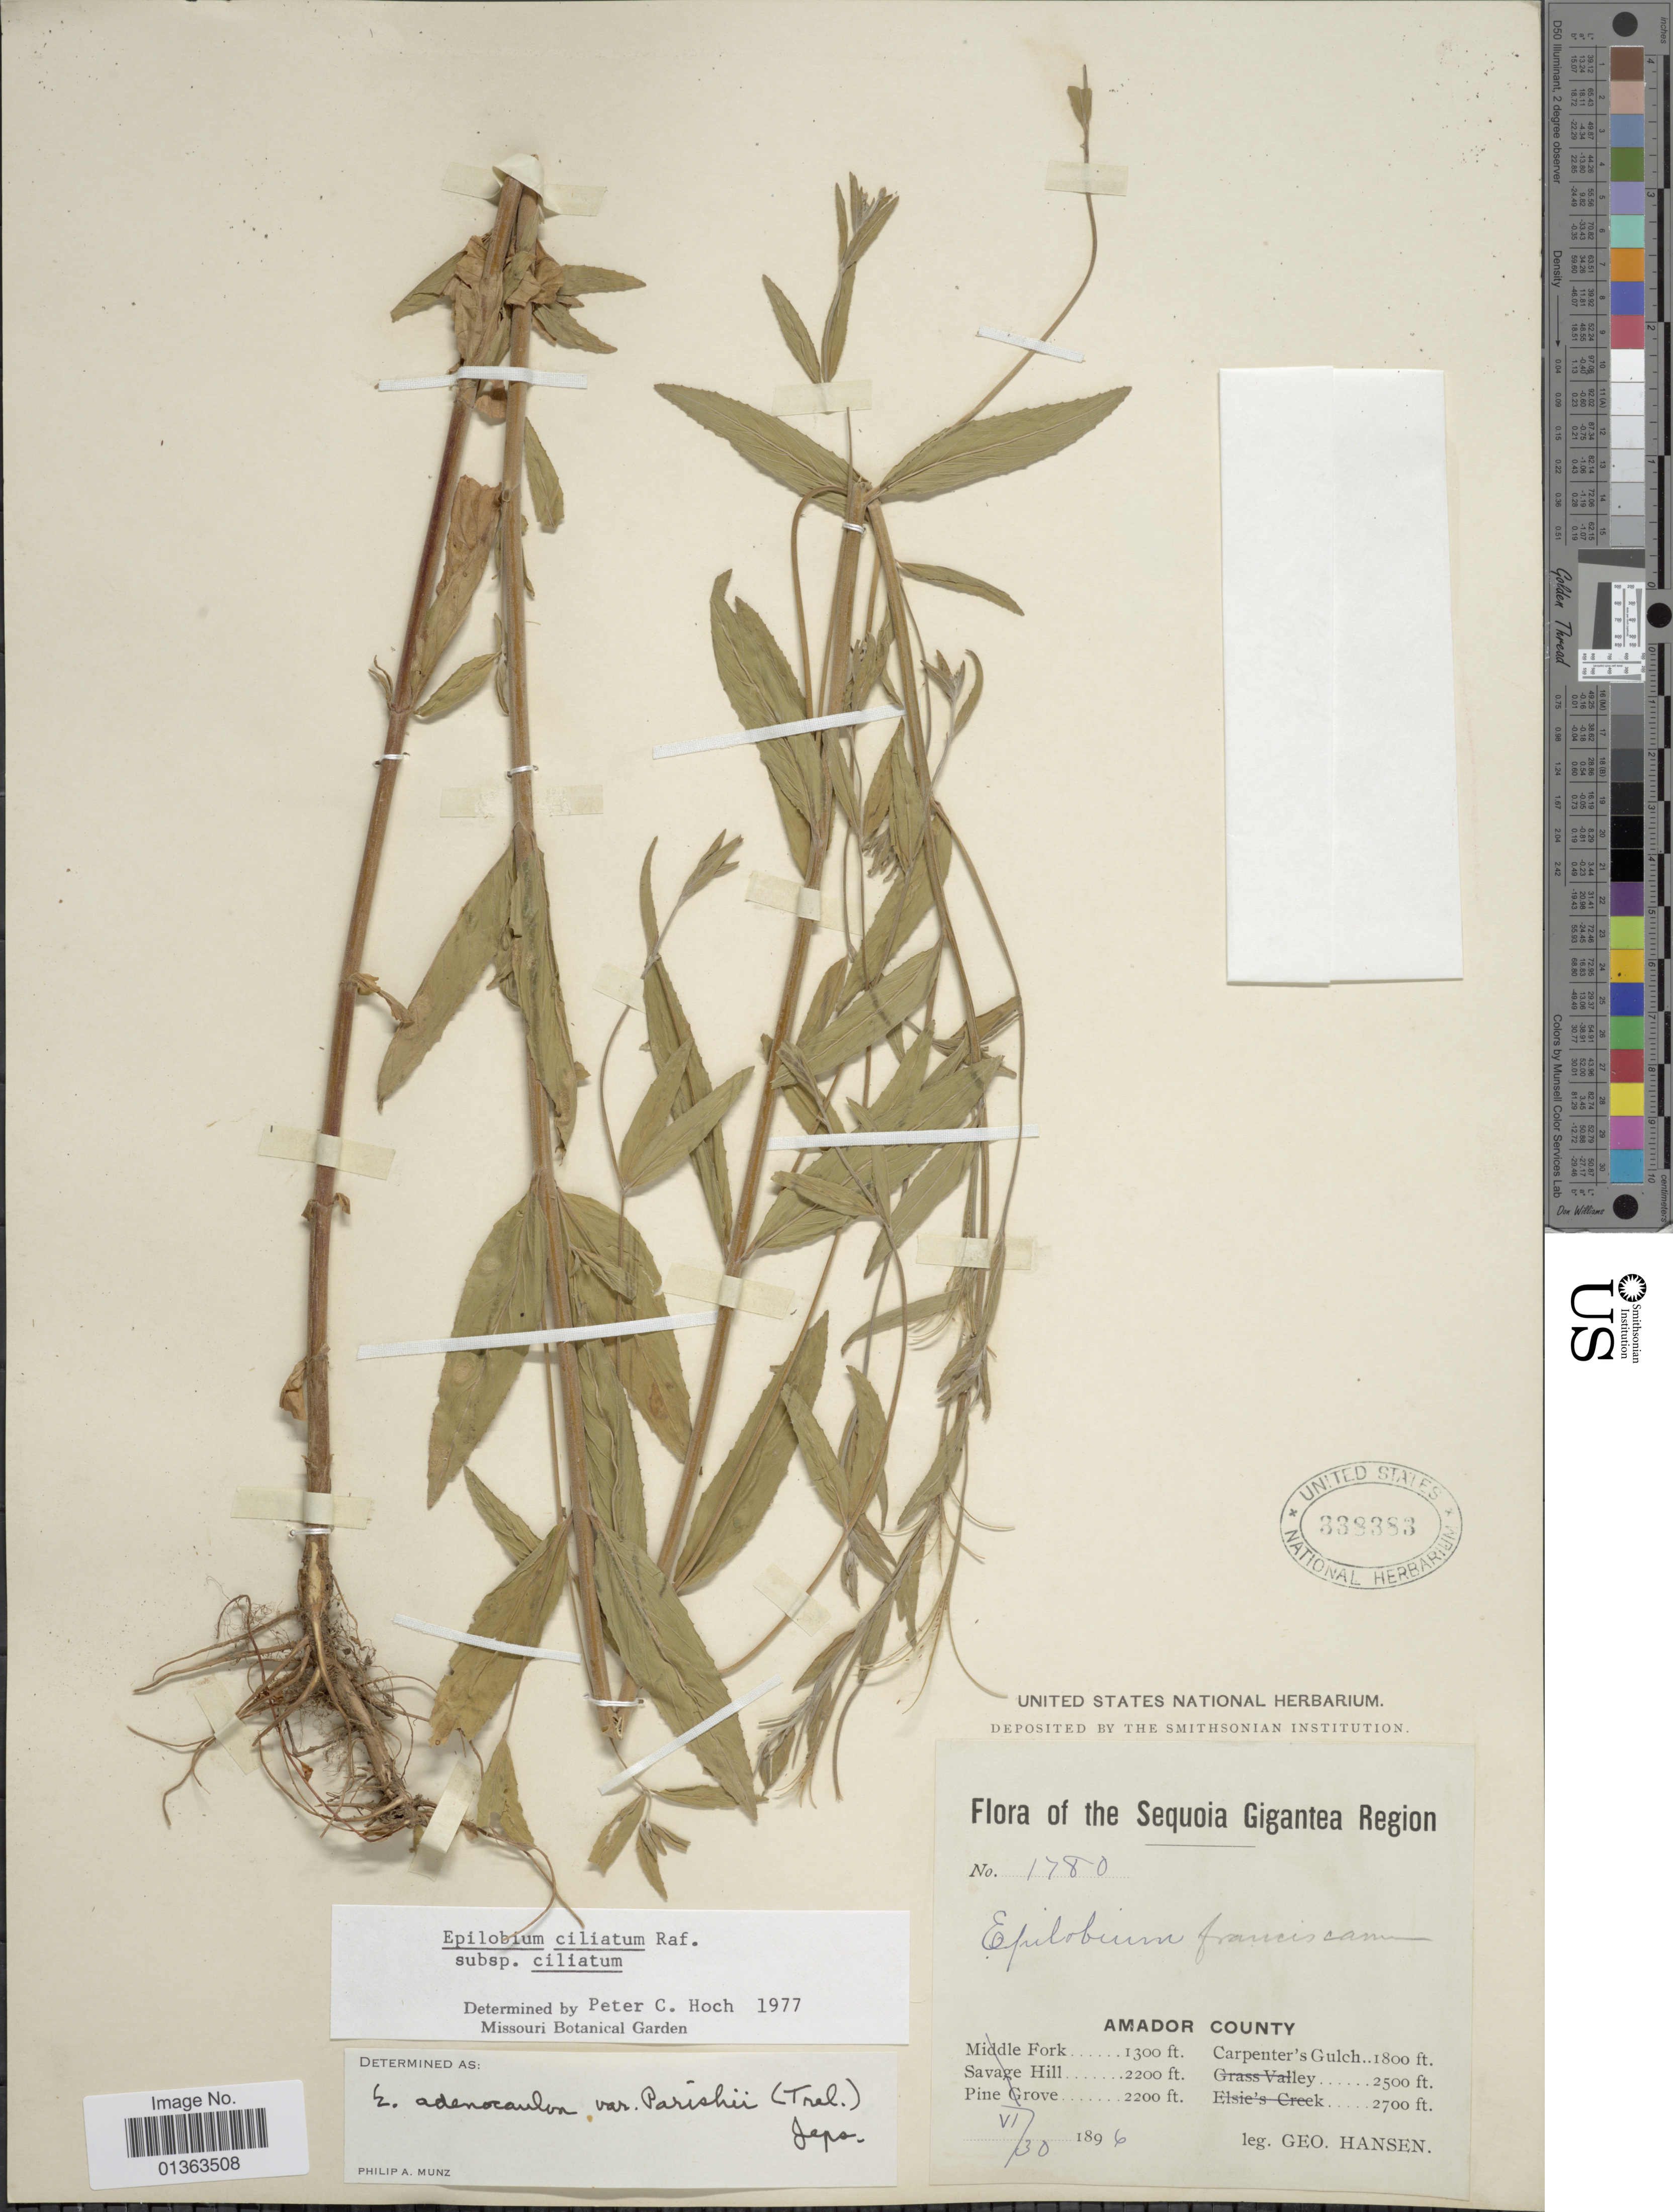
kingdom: Plantae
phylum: Tracheophyta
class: Magnoliopsida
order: Myrtales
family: Onagraceae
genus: Epilobium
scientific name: Epilobium ciliatum subsp. ciliatum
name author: Raf.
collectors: G. Hansen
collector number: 1780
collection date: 1896-06-30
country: United States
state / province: California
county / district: Amador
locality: Sequoia Gigantea Region. Amador County. Carpenter's Gulch.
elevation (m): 549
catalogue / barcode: US 338383